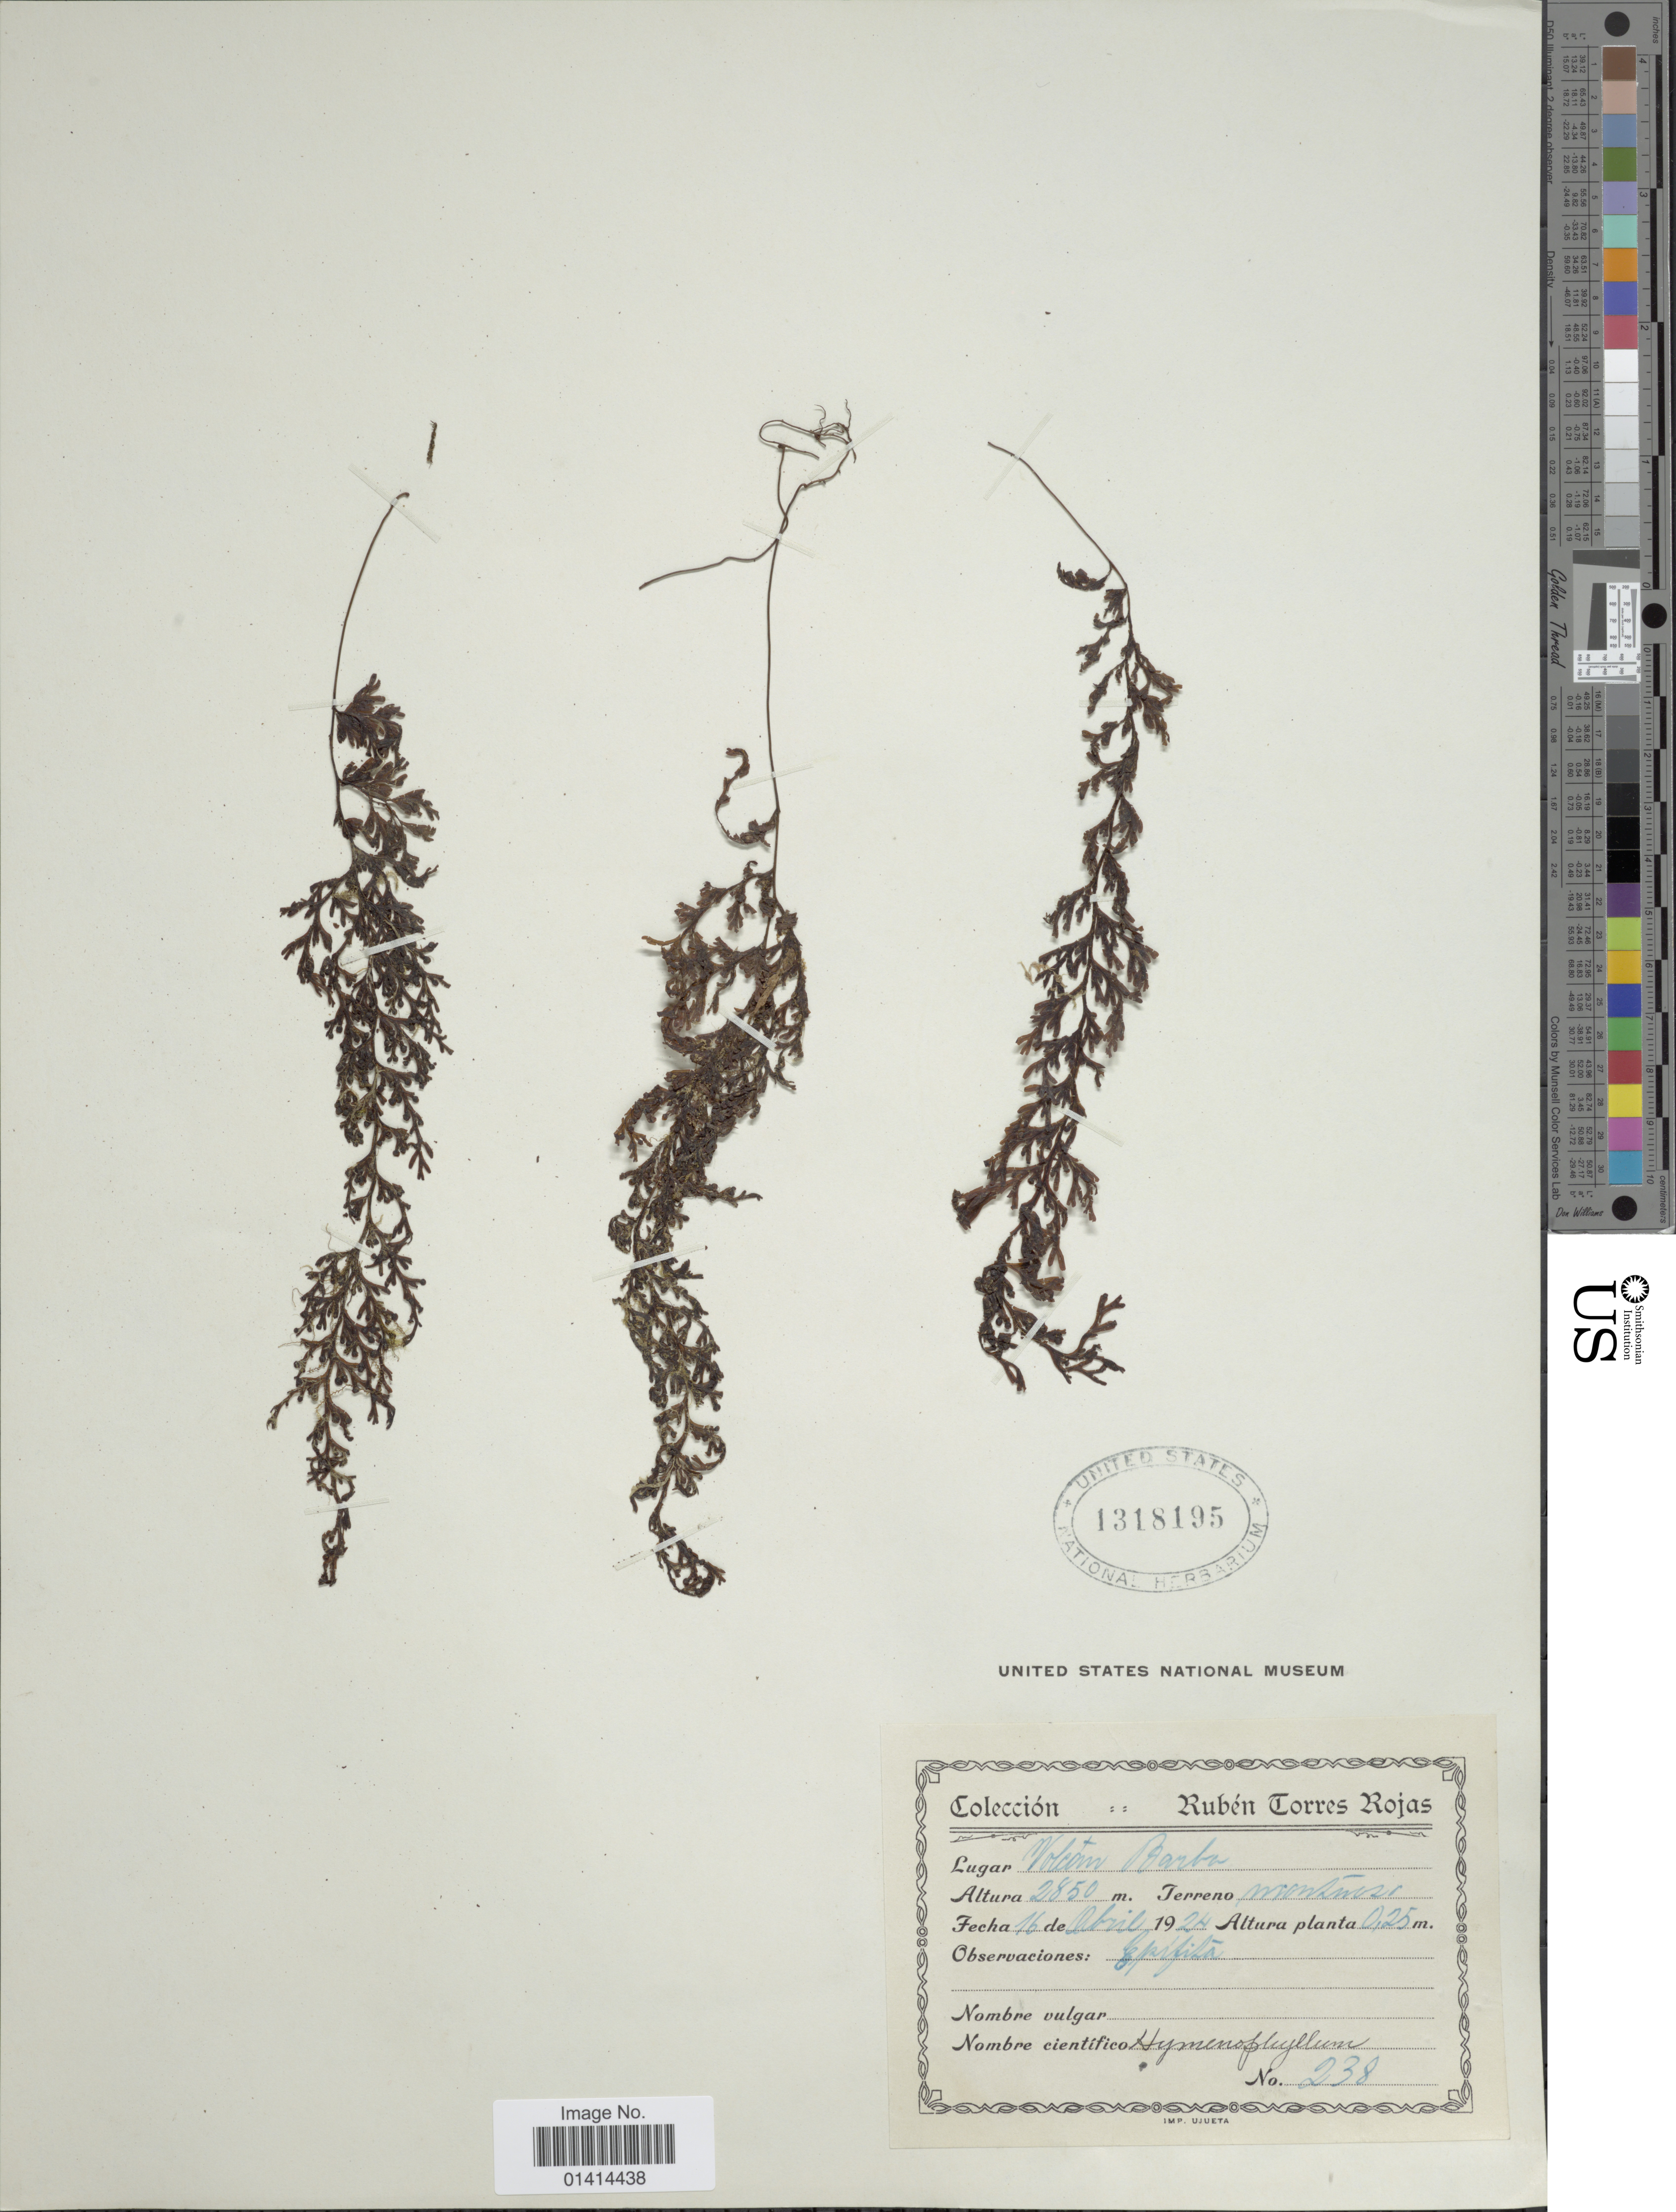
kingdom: Plantae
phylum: Tracheophyta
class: Polypodiopsida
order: Hymenophyllales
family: Hymenophyllaceae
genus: Hymenophyllum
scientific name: Hymenophyllum myriocarpum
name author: Hook.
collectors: R. Torres Rojas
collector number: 238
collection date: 1924-04-16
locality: Volcan Barba [interpreted]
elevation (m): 0.25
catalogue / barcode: US 1318195